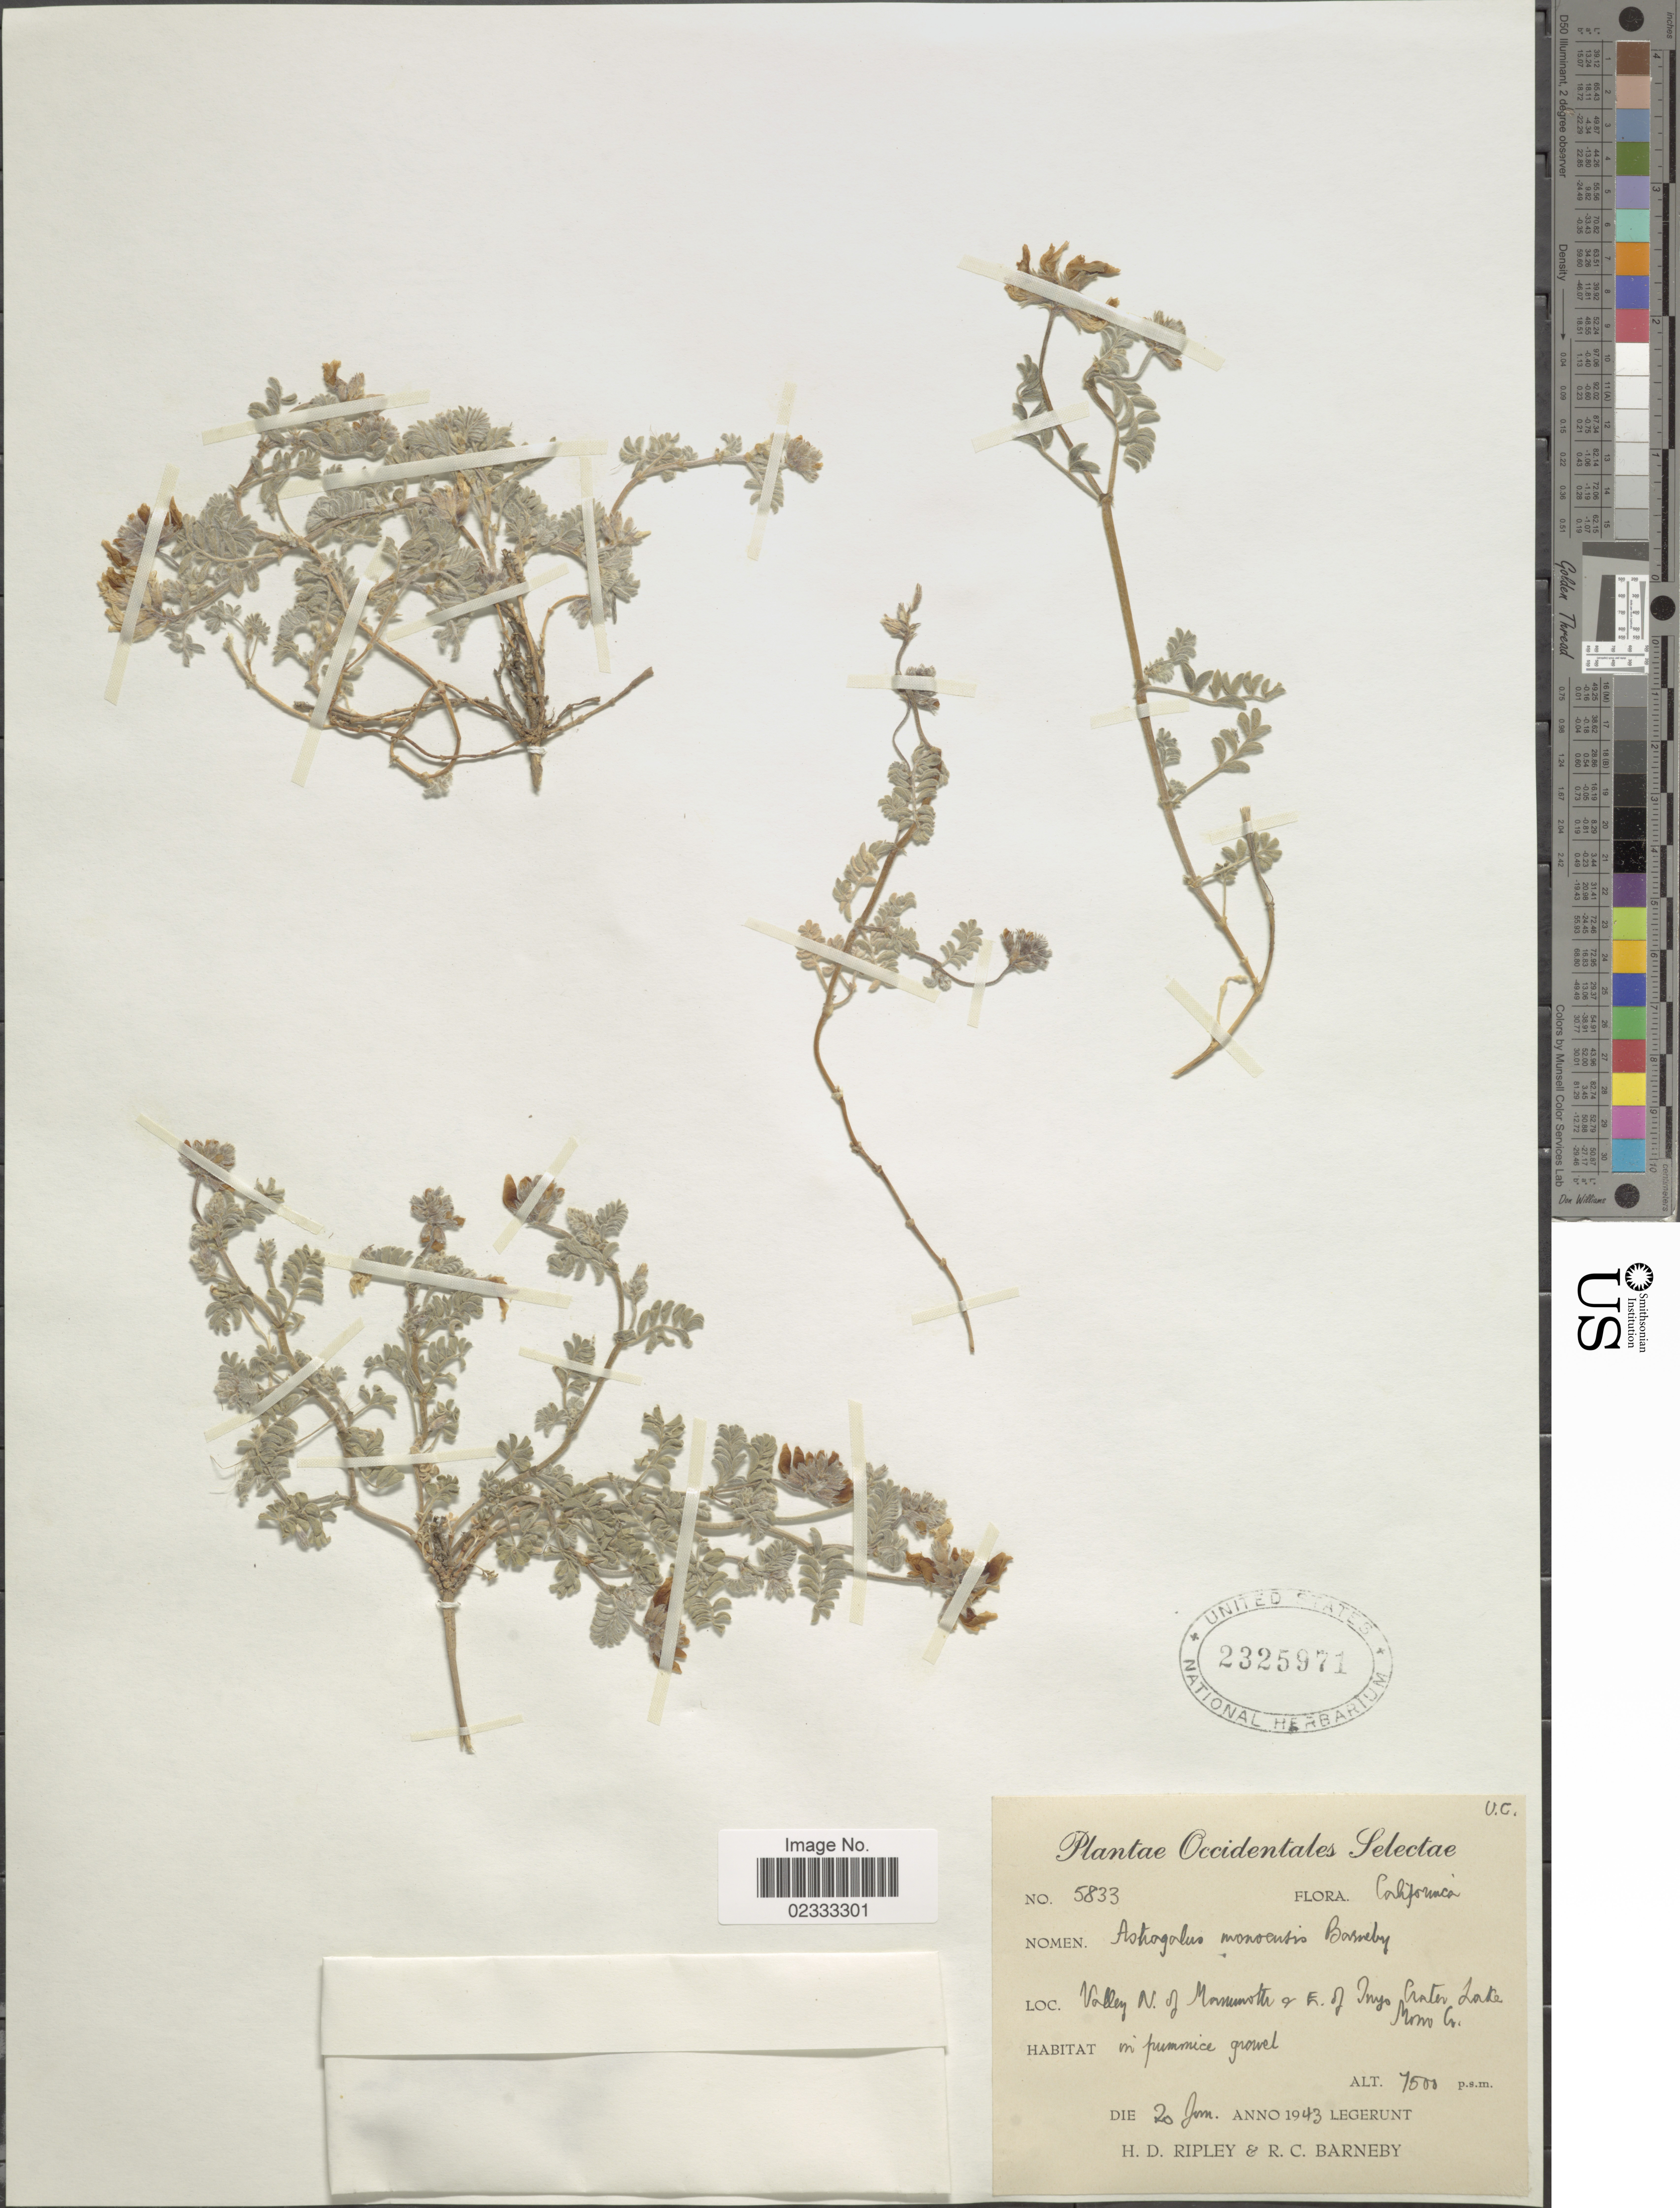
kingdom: Plantae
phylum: Tracheophyta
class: Magnoliopsida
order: Fabales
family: Fabaceae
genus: Astragalus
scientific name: Astragalus monoensis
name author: Barneby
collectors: H. Ripley & R. C. Barneby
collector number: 5833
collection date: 1943-01-20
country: United States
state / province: California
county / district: Mono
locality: Occidentales selectae, Valley N. of Mammoth E. of Inyo Crater Lake, Mono Co.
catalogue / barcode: US 2325971